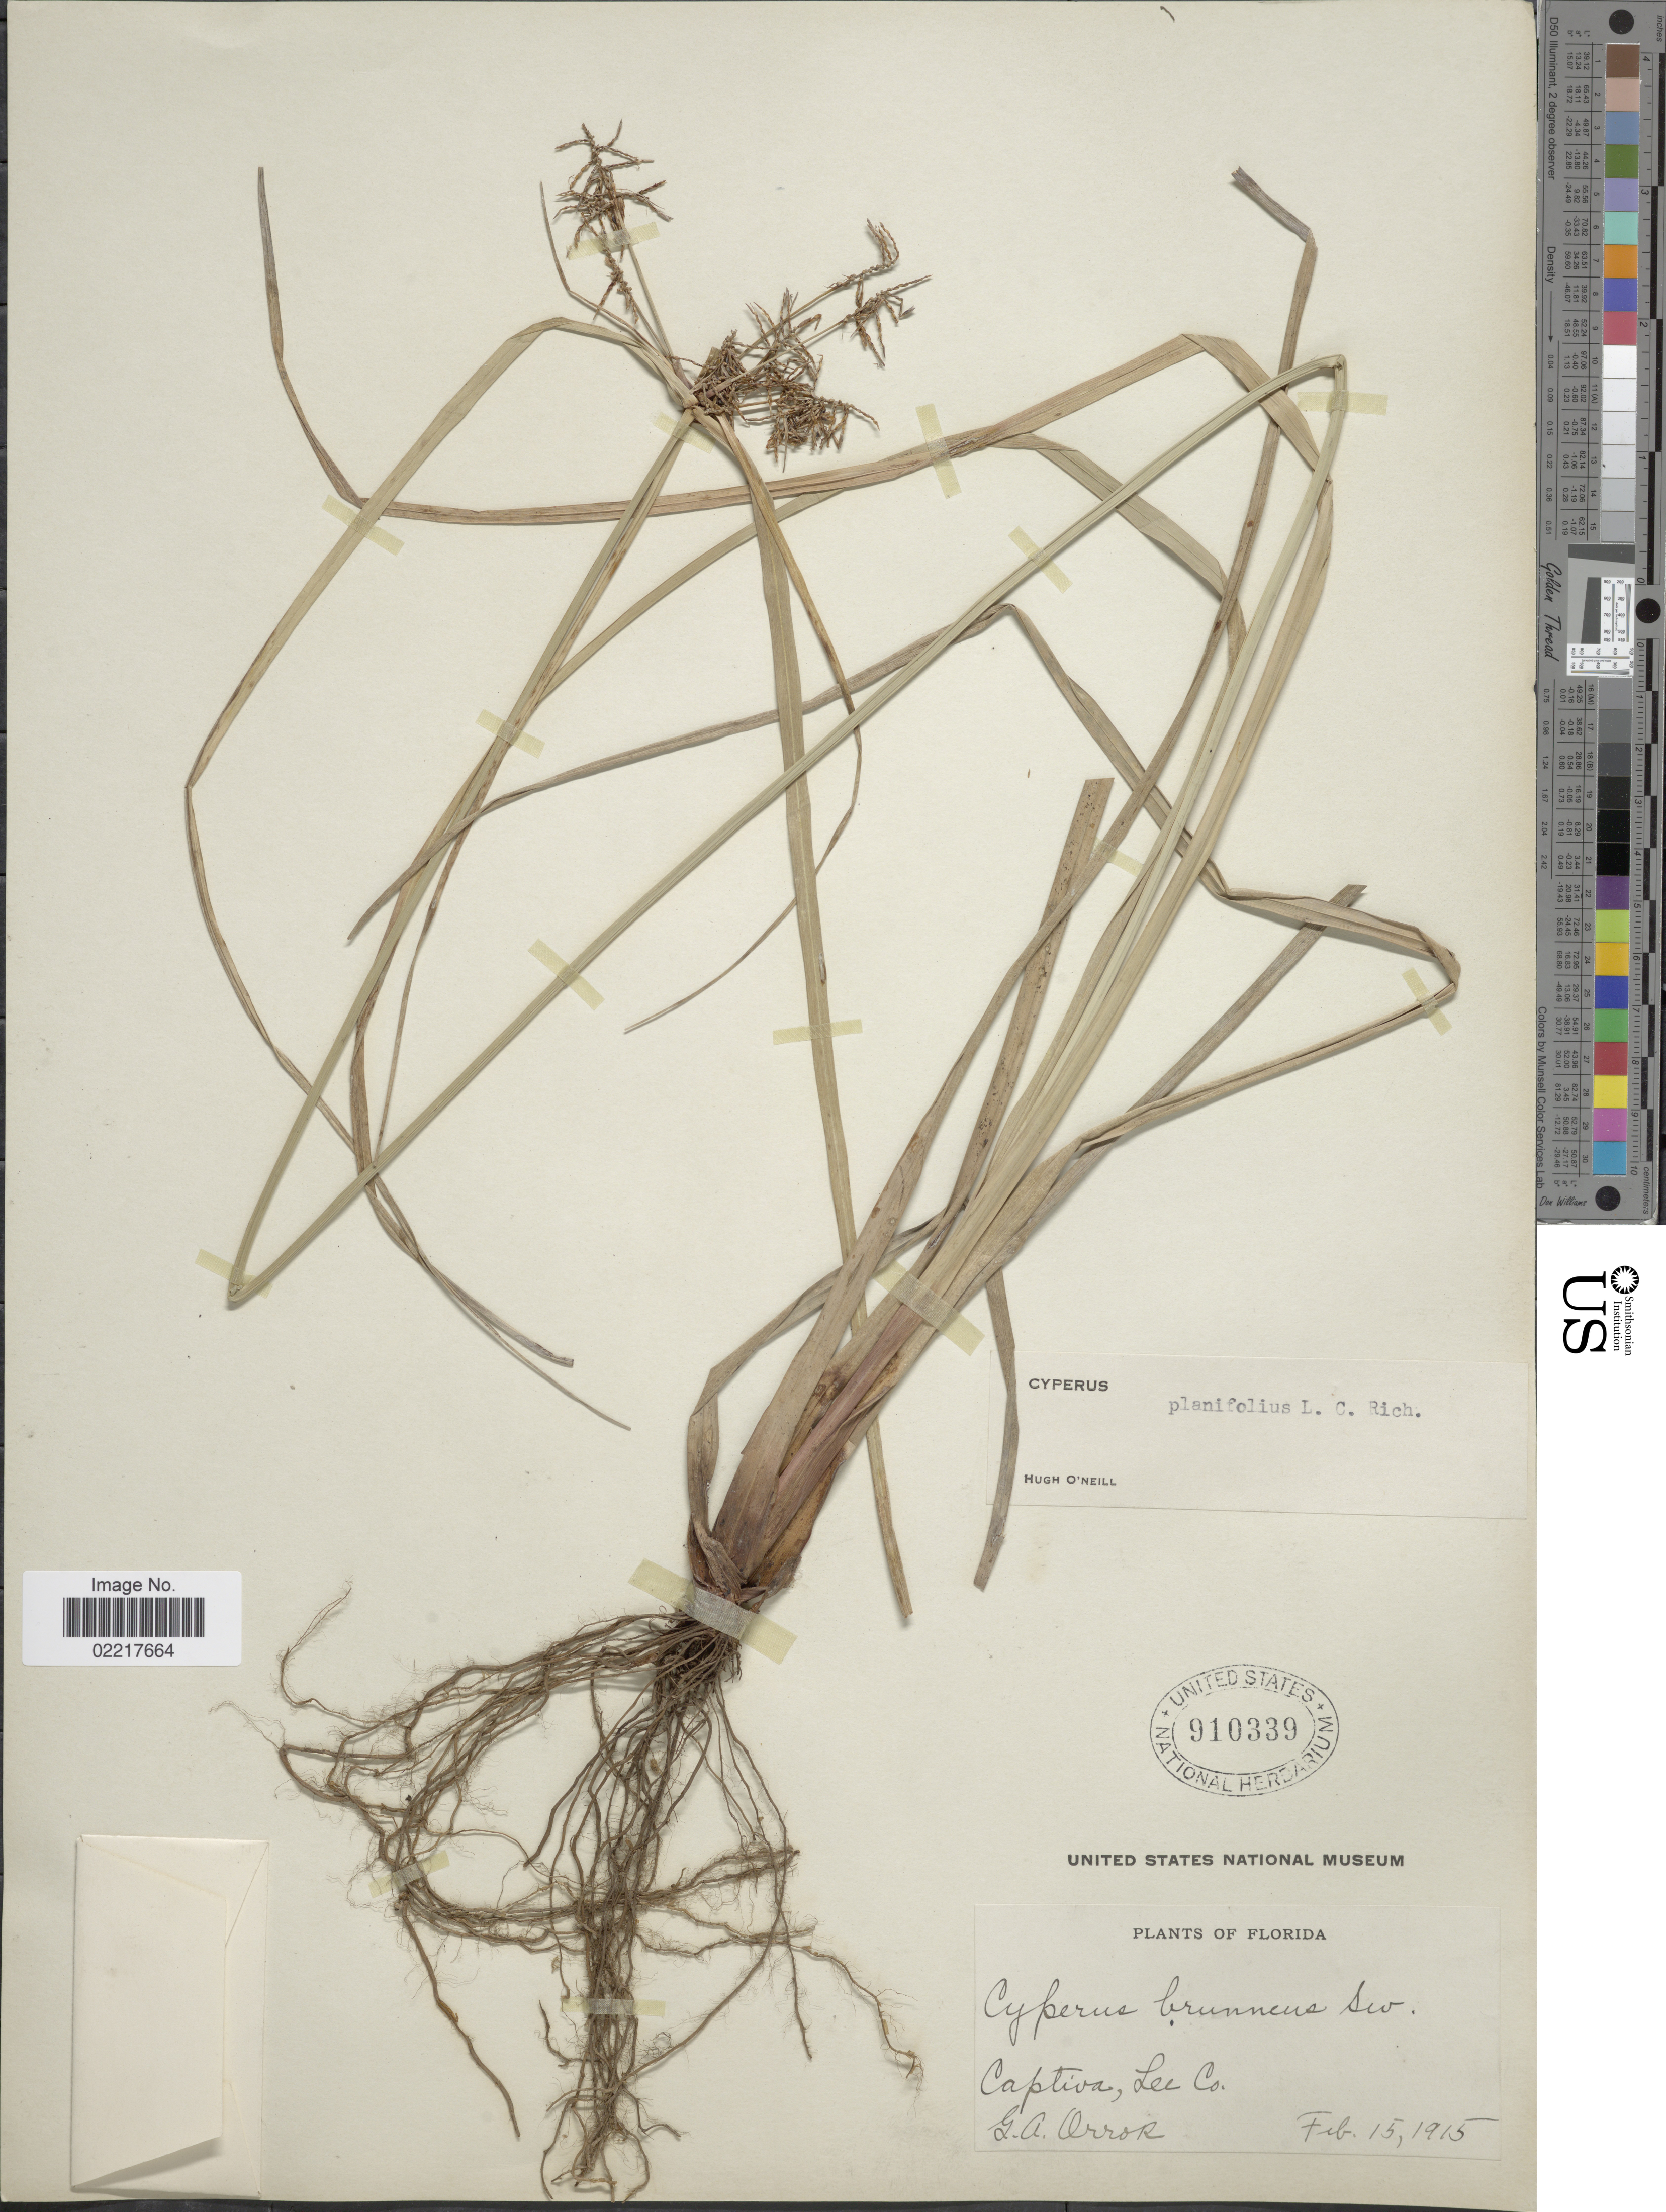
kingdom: Plantae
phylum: Tracheophyta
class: Liliopsida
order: Poales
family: Cyperaceae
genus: Cyperus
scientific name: Cyperus planifolius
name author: Rich.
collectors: G. Orror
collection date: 1915-02-15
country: United States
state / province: Florida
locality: Captiva, Lee Co.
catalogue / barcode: US 910339